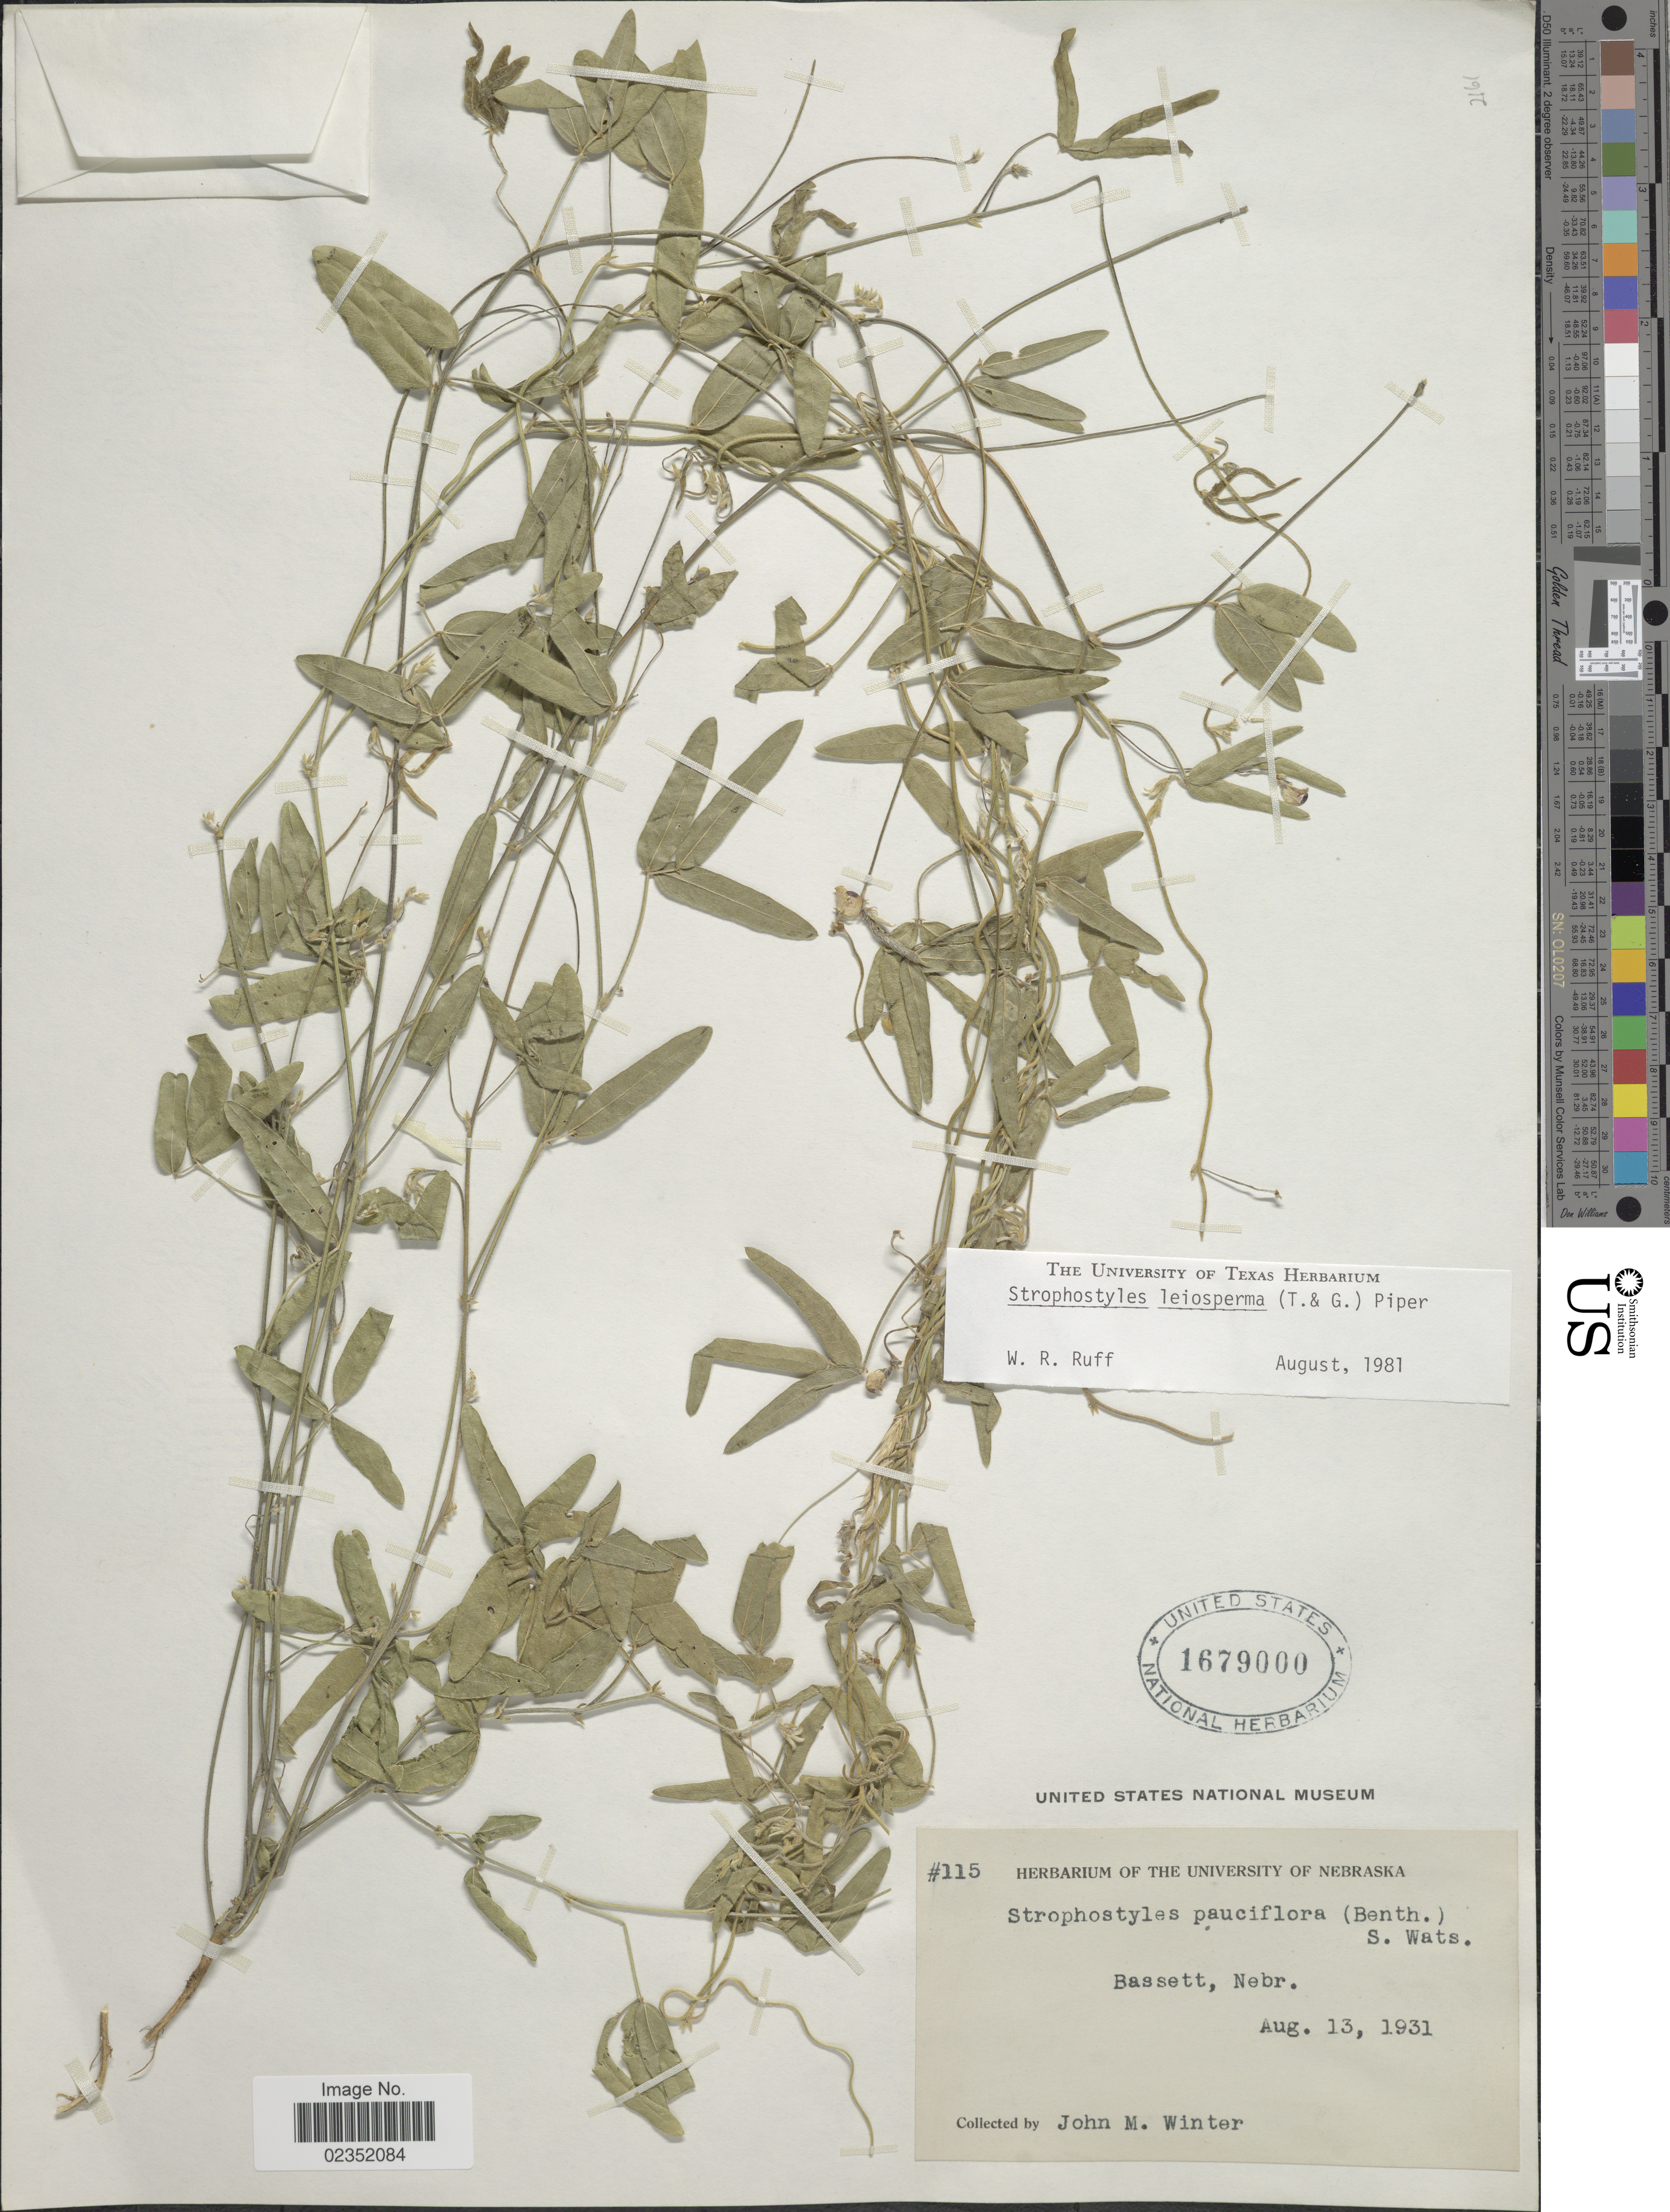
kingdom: Plantae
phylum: Tracheophyta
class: Magnoliopsida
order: Fabales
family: Fabaceae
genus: Strophostyles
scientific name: Strophostyles leiosperma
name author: (Torr. & A. Gray) Piper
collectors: J. M. Winter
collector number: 115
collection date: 1931-08-13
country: United States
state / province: Nebraska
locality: Bassett.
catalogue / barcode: US 1679000